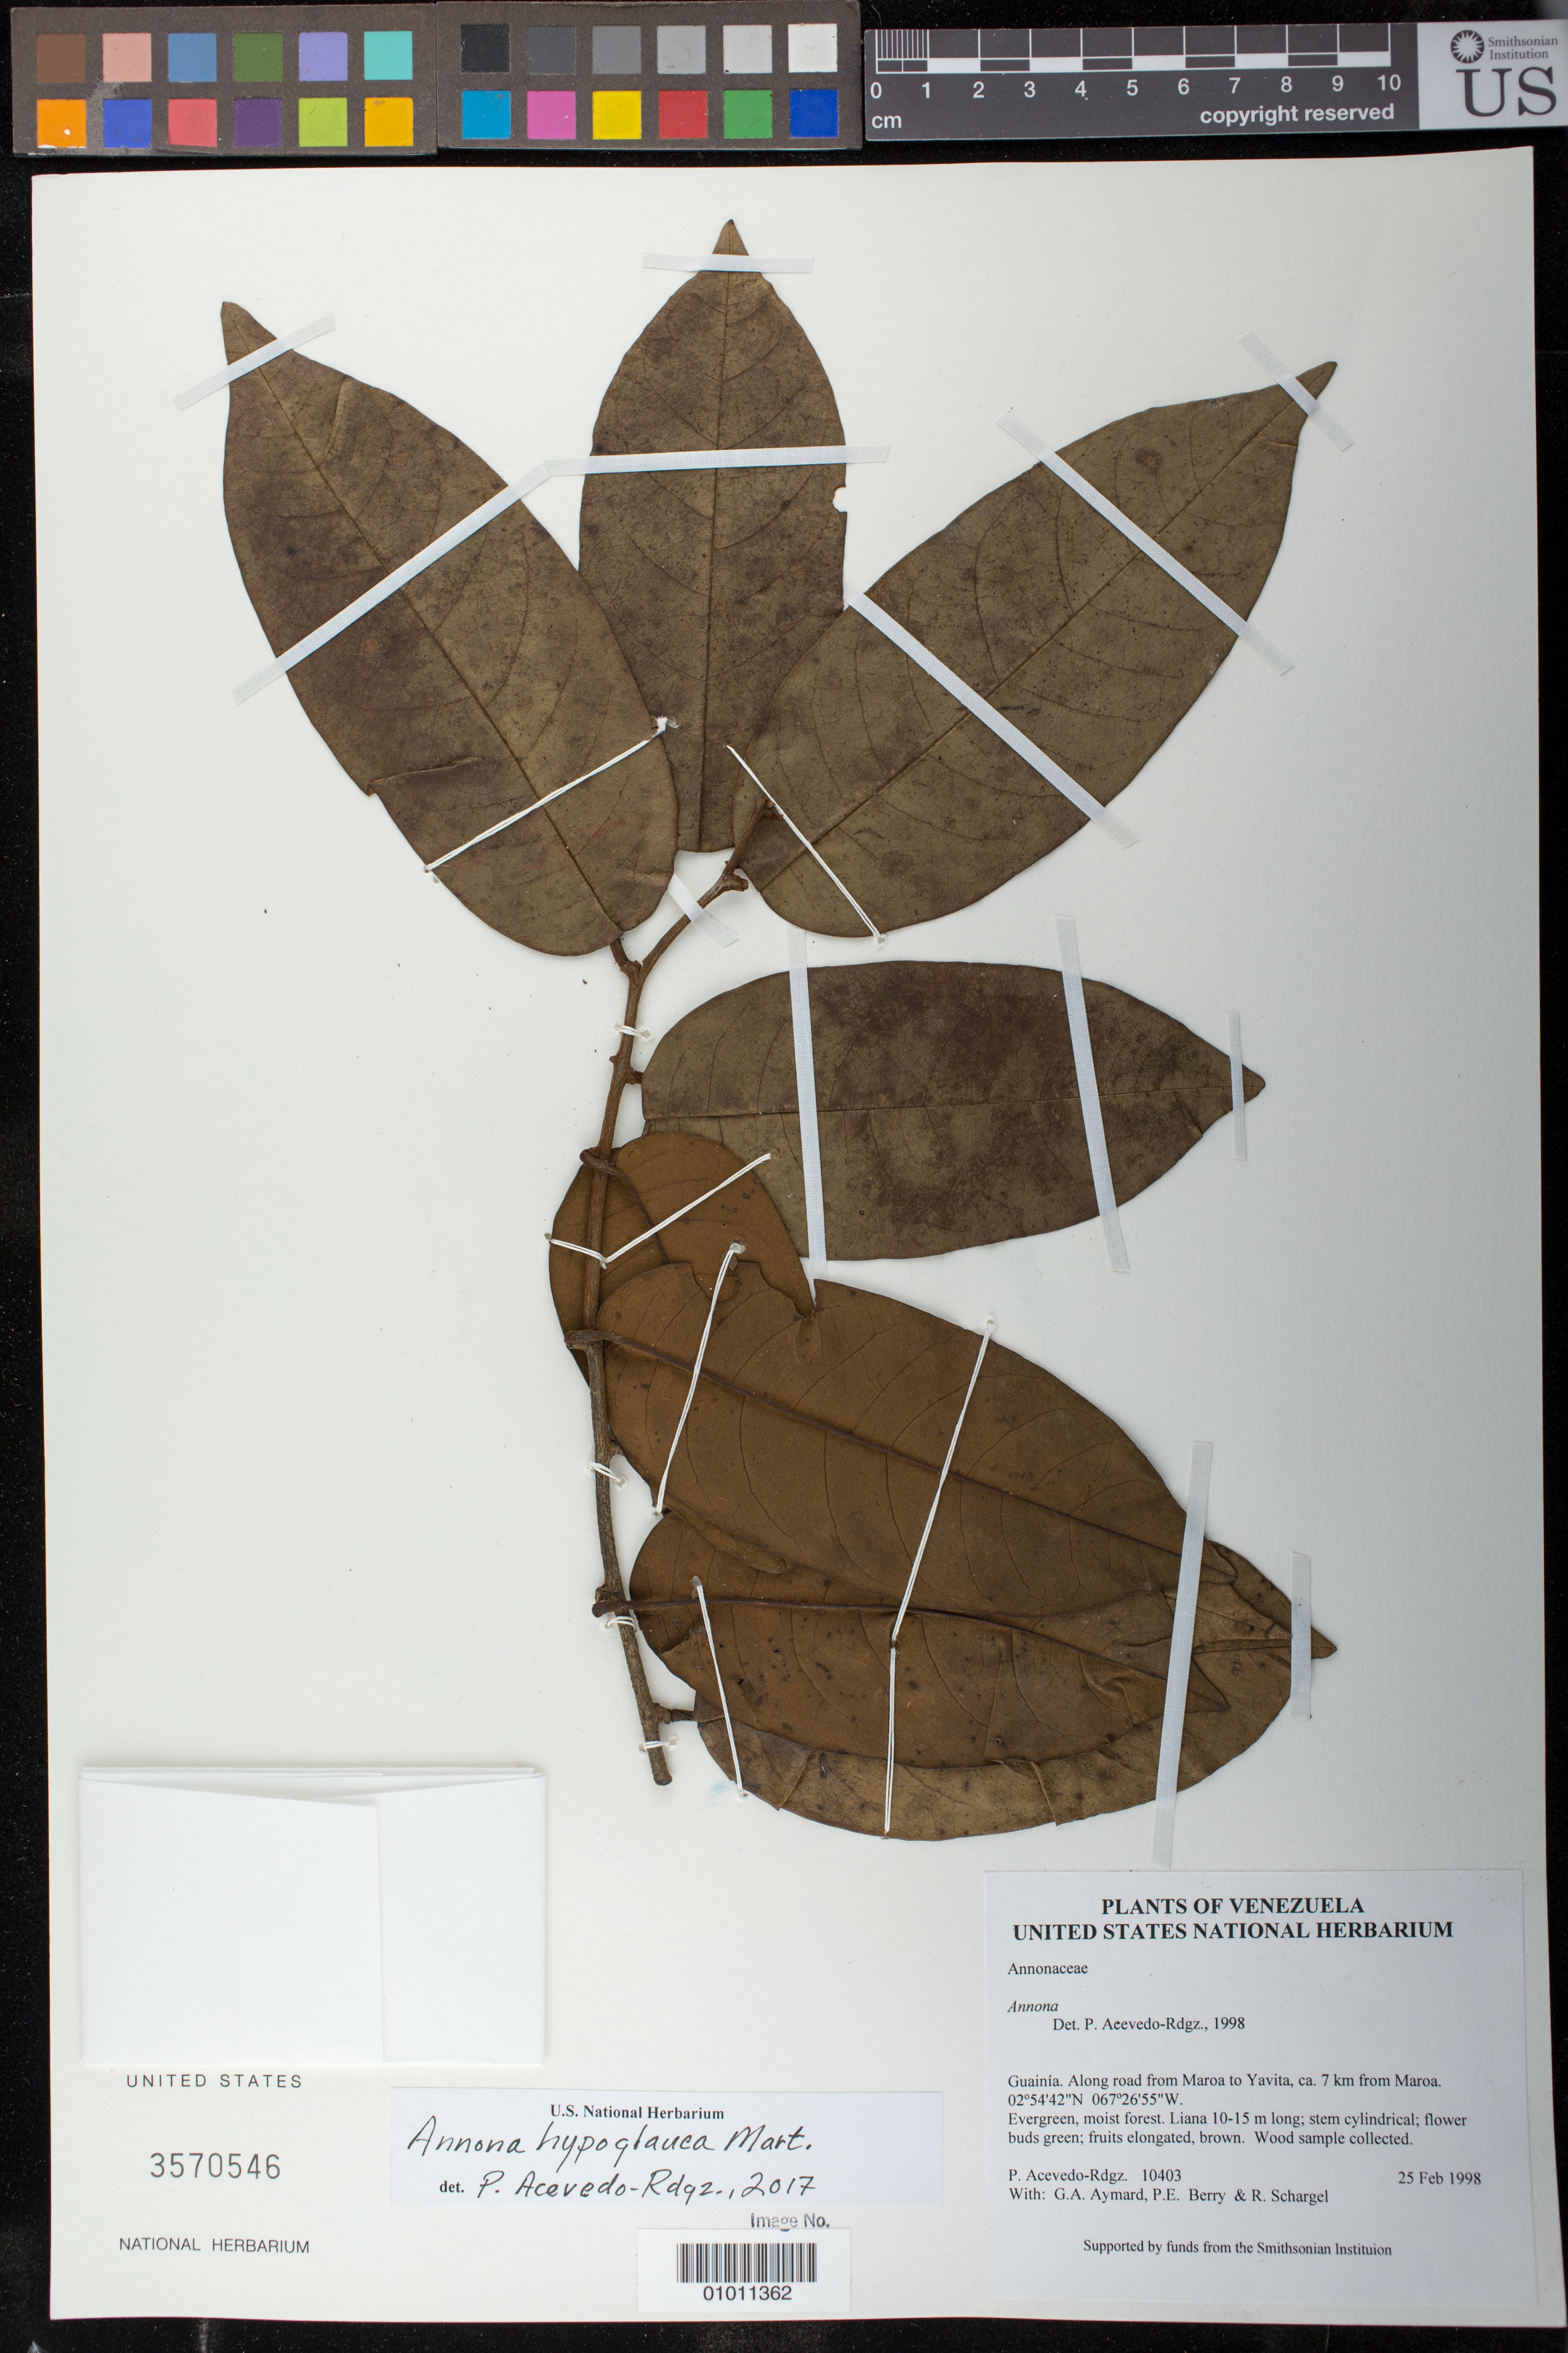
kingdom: Plantae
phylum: Tracheophyta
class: Magnoliopsida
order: Magnoliales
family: Annonaceae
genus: Annona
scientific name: Annona hypoglauca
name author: Mart.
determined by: Acevedo-Rodríguez, P., (BOT), Smithsonian Institution - National Museum of Natural History (UNITED STATES)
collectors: P. Acevedo-Rodr., G. A. Aymard, P. E. Berry & R. Schargel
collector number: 10403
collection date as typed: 25 Feb 1998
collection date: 1998-02-25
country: Venezuela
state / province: Amazonas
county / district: Maroa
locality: Along road from Maroa to Yavita, ca. 7 km from Maroa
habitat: Evergreen, moist forest.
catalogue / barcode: US 3570546